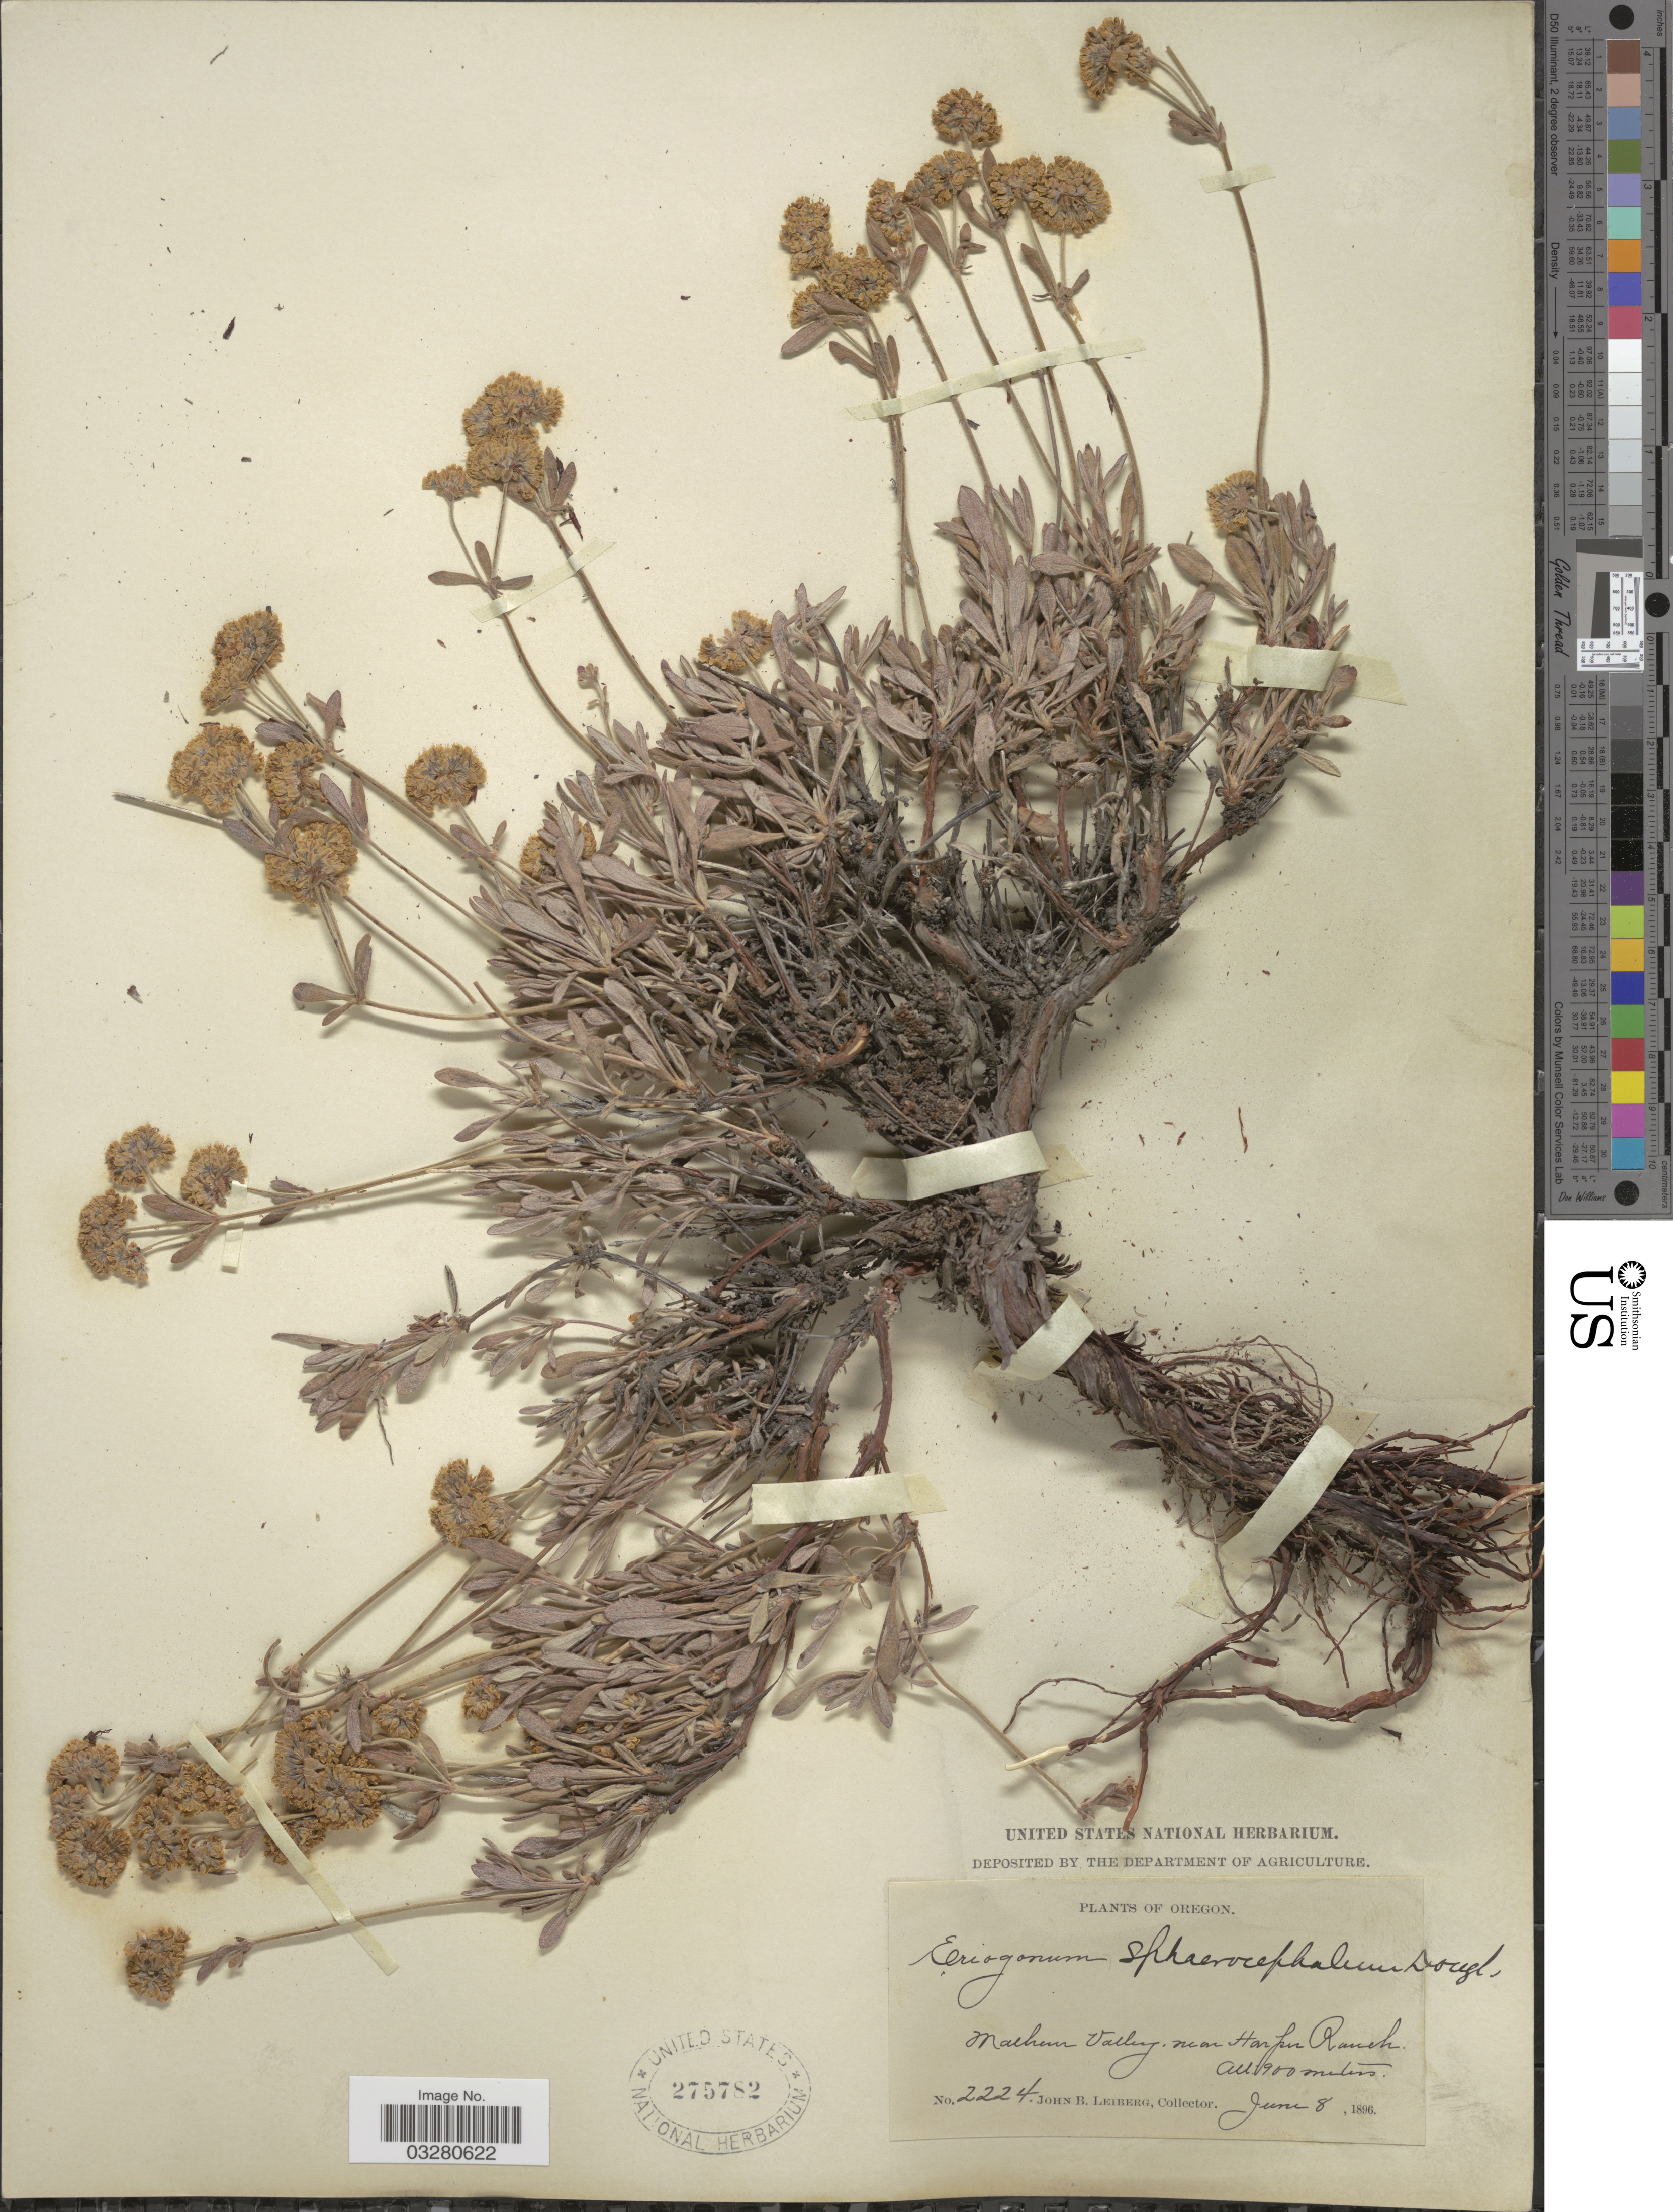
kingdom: Plantae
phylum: Tracheophyta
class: Magnoliopsida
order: Caryophyllales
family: Polygonaceae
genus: Eriogonum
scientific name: Eriogonum sphaerocephalum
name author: Benth. & Douglas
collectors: J. B. Leiberg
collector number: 2224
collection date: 1896-06-08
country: United States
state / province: Oregon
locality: Malheur Valley, near Haper Ranch.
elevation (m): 900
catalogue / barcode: US 275782